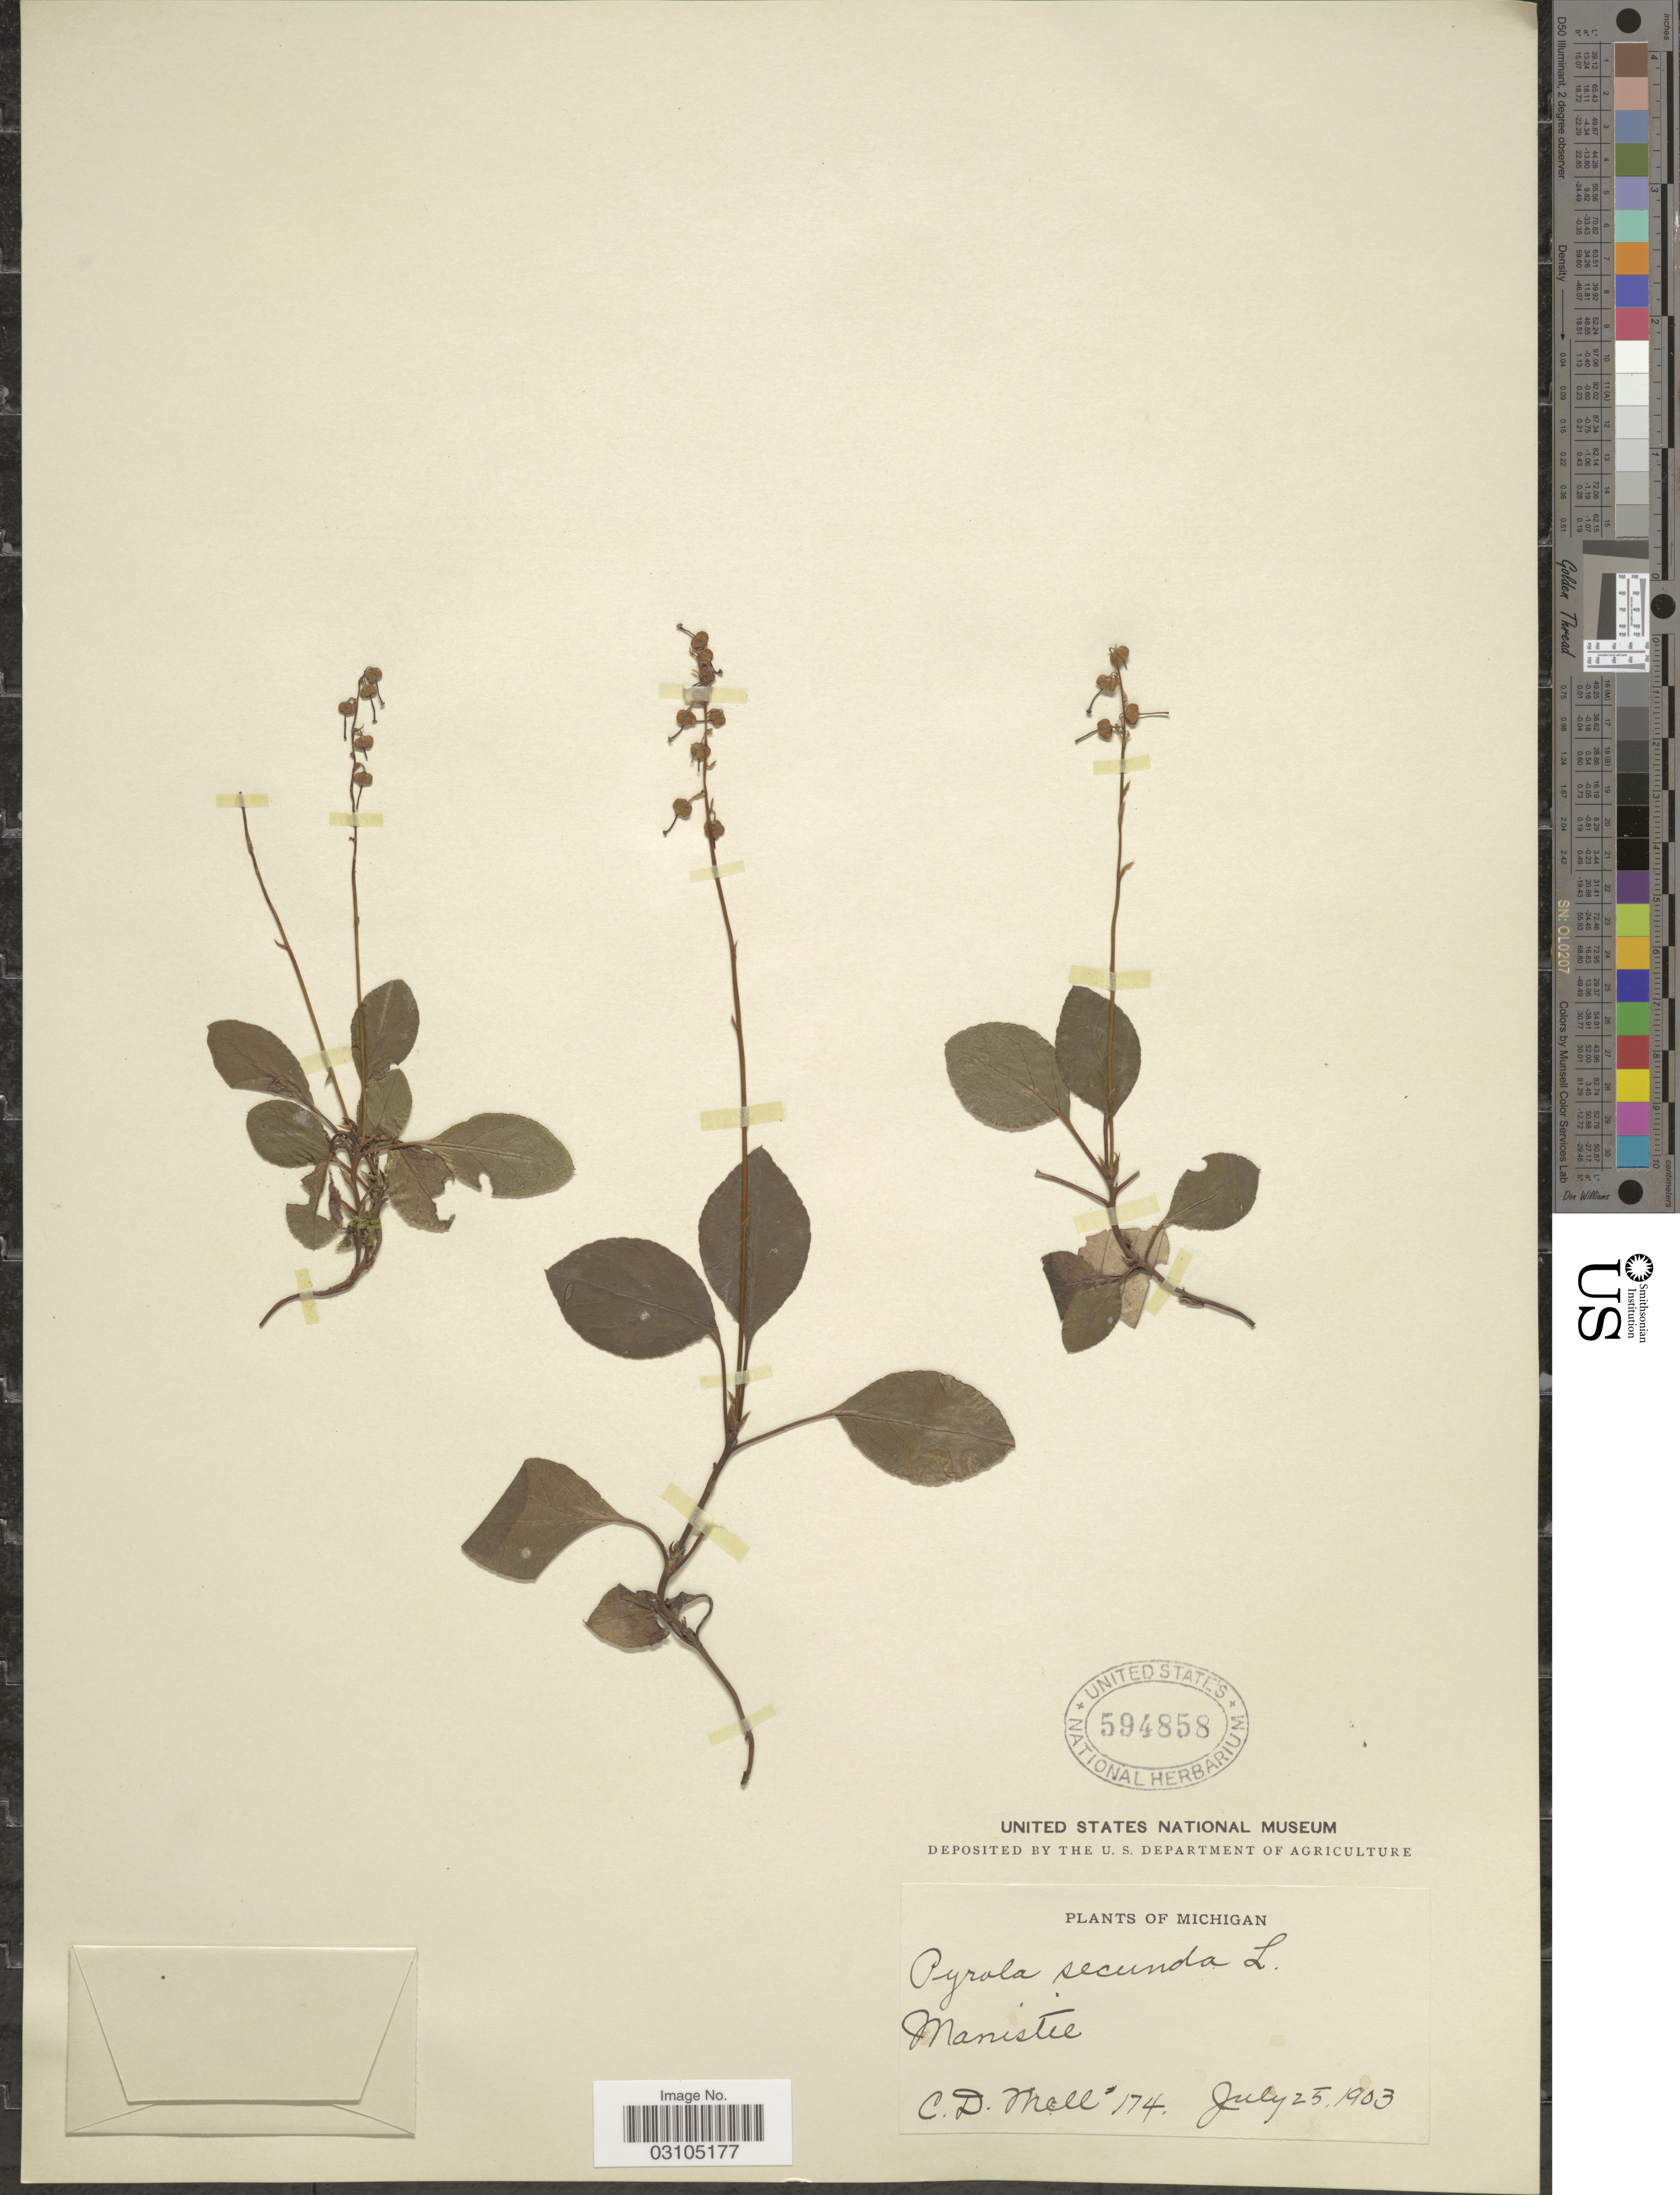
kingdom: Plantae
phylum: Tracheophyta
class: Magnoliopsida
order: Ericales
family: Ericaceae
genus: Orthilia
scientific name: Orthilia secunda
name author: (L.) House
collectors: C. D. Mell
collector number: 174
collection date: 1903-07-25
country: United States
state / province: Michigan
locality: Manistee.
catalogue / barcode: US 594858